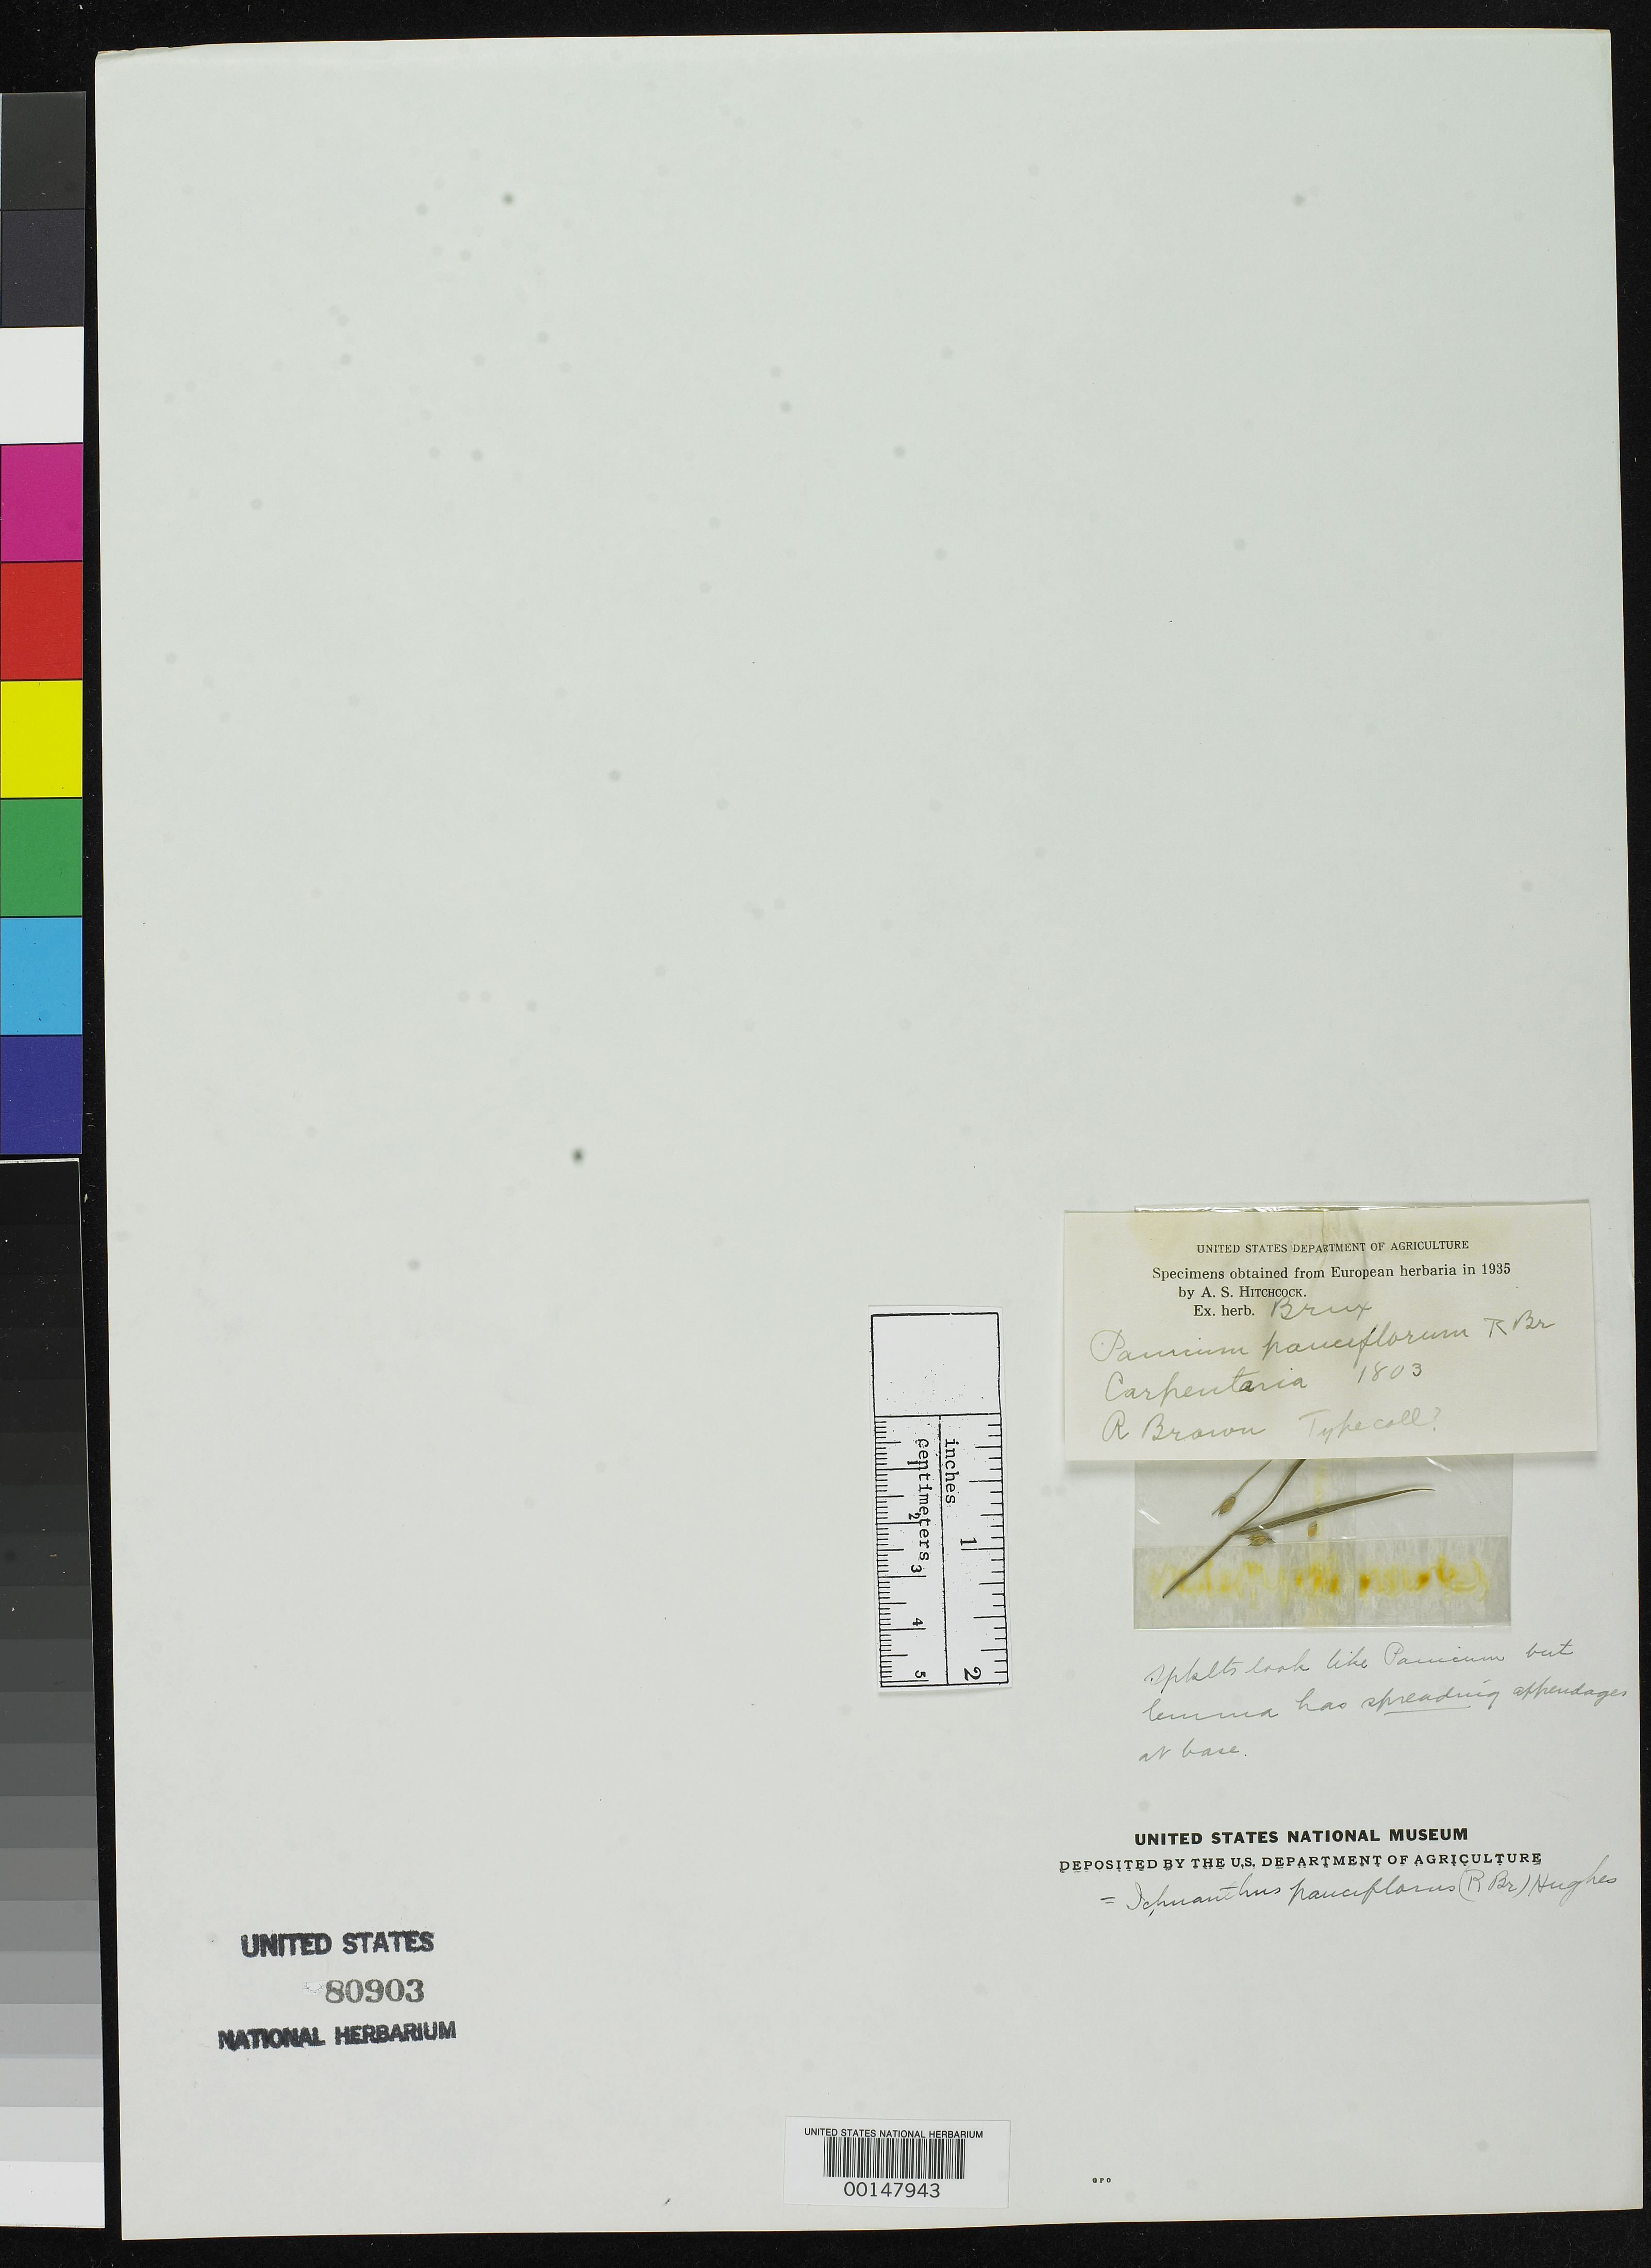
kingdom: Plantae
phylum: Tracheophyta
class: Liliopsida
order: Poales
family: Poaceae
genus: Panicum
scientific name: Panicum pauciflorum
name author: R. Br.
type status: Type Fragment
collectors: W. T. Aiton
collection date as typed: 1803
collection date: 1803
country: Australia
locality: Carpentaria.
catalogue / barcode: US 80903